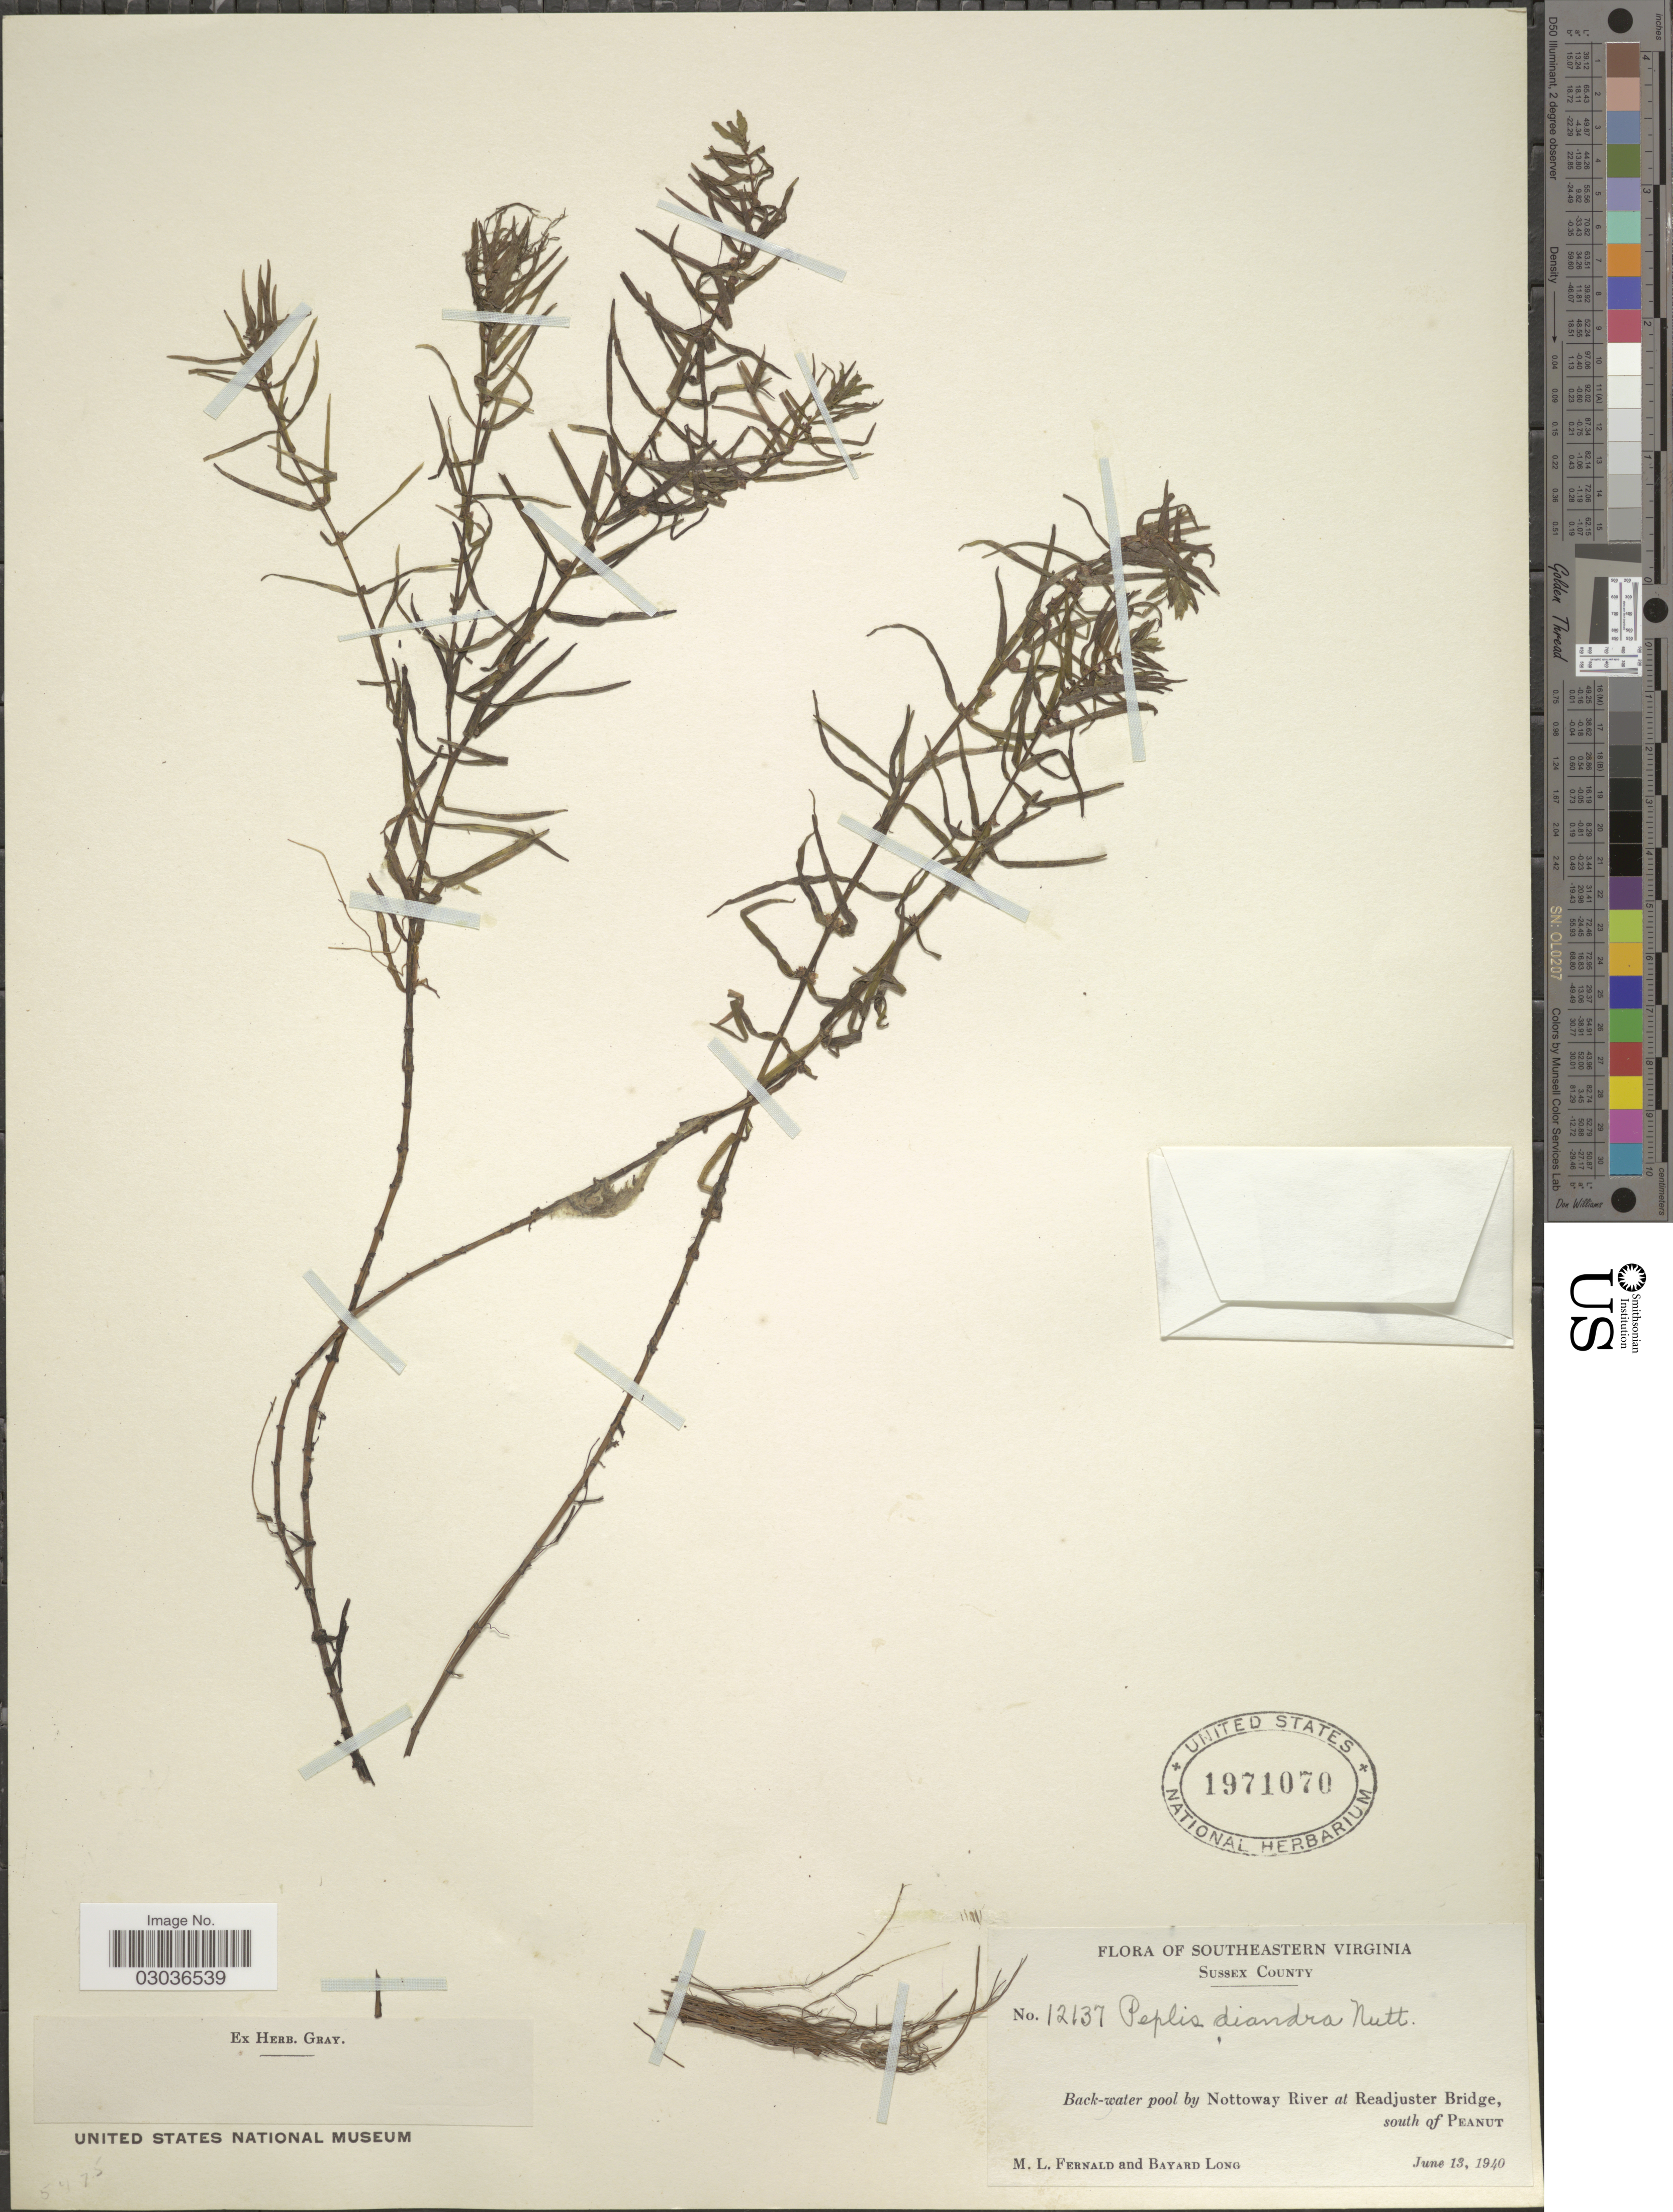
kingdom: Plantae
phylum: Tracheophyta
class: Magnoliopsida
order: Myrtales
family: Lythraceae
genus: Didiplis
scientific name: Didiplis diandra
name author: (Nutt. ex DC.) Alph. Wood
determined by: Strong, Mark T., (BOT), Smithsonian Institution - National Museum of Natural History (UNITED STATES)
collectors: M. L. Fernald & B. Long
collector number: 12137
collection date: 1940-06-13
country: United States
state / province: Virginia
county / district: Sussex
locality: Southeastern Virginia. Sussex County. Back-water pool by Nottoway River at Readjuster Bridge, south of Peanut.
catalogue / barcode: US 1971070